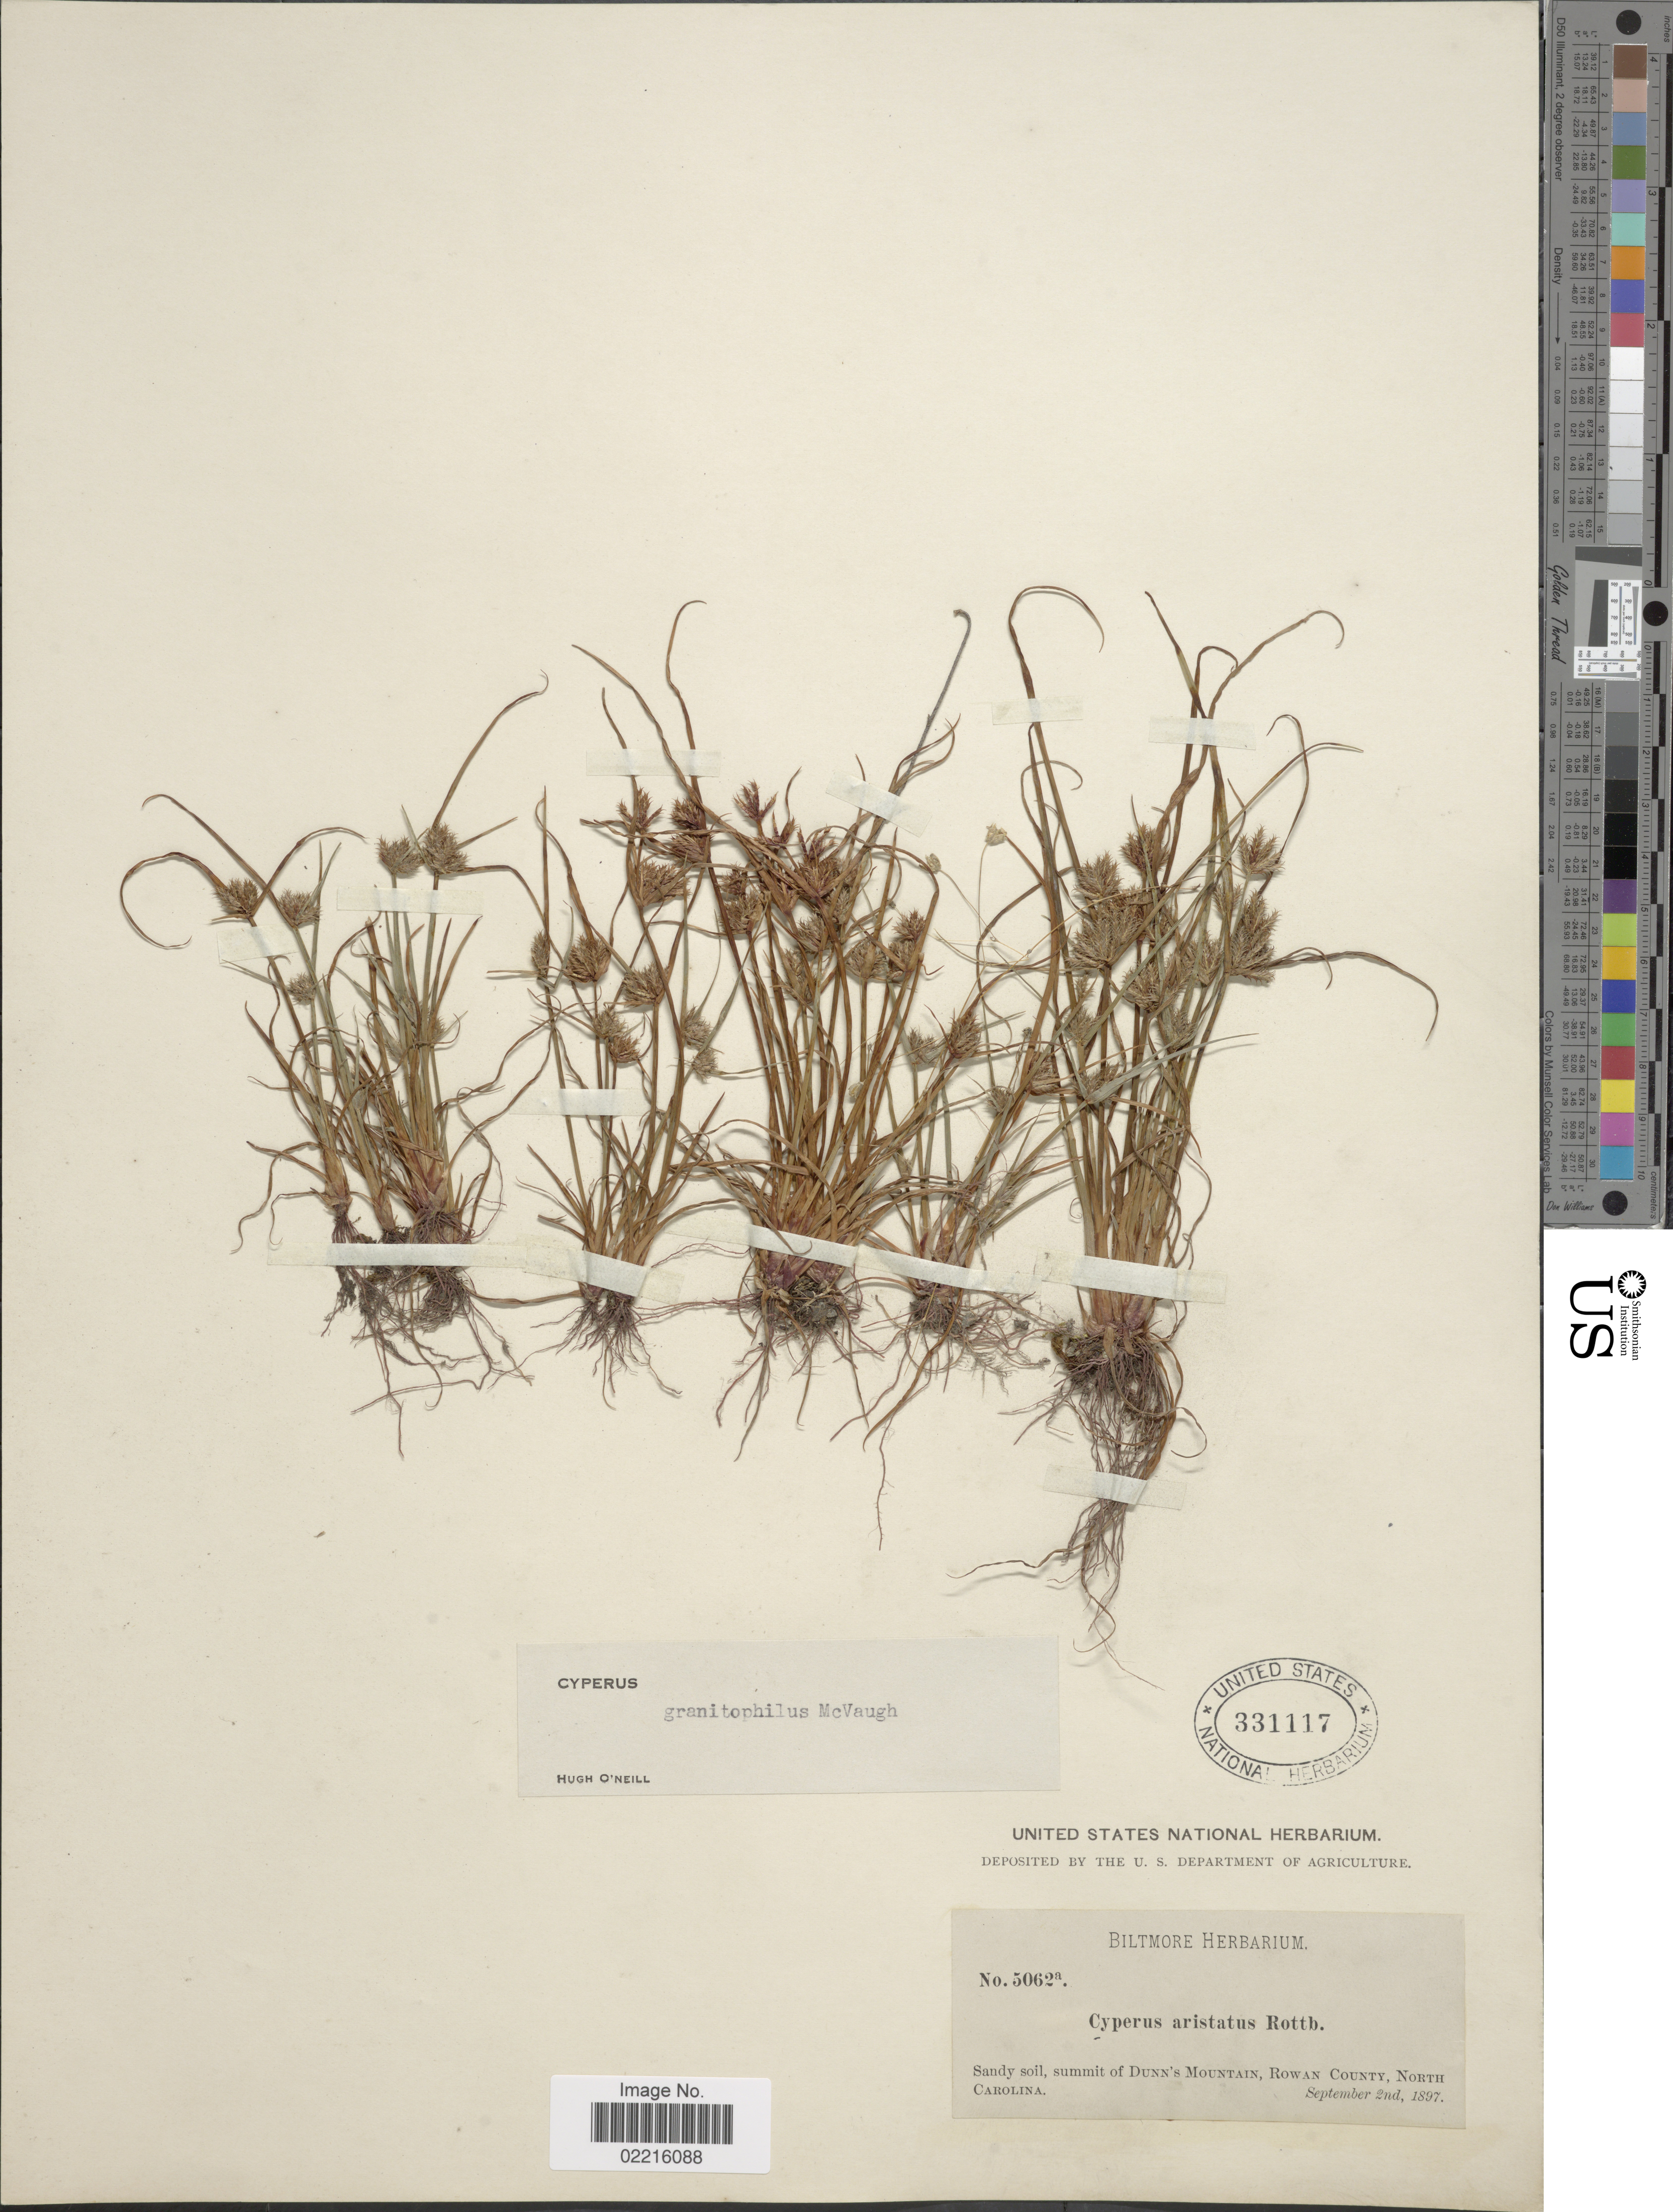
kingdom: Plantae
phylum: Tracheophyta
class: Liliopsida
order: Poales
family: Cyperaceae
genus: Cyperus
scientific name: Cyperus granitophilus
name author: McVaugh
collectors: ex herb. Biltmore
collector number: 5062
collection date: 1897-09-02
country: United States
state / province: North Carolina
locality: Sandy soil, summit of Dunn's Mountain, Rowan County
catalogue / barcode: US 331117